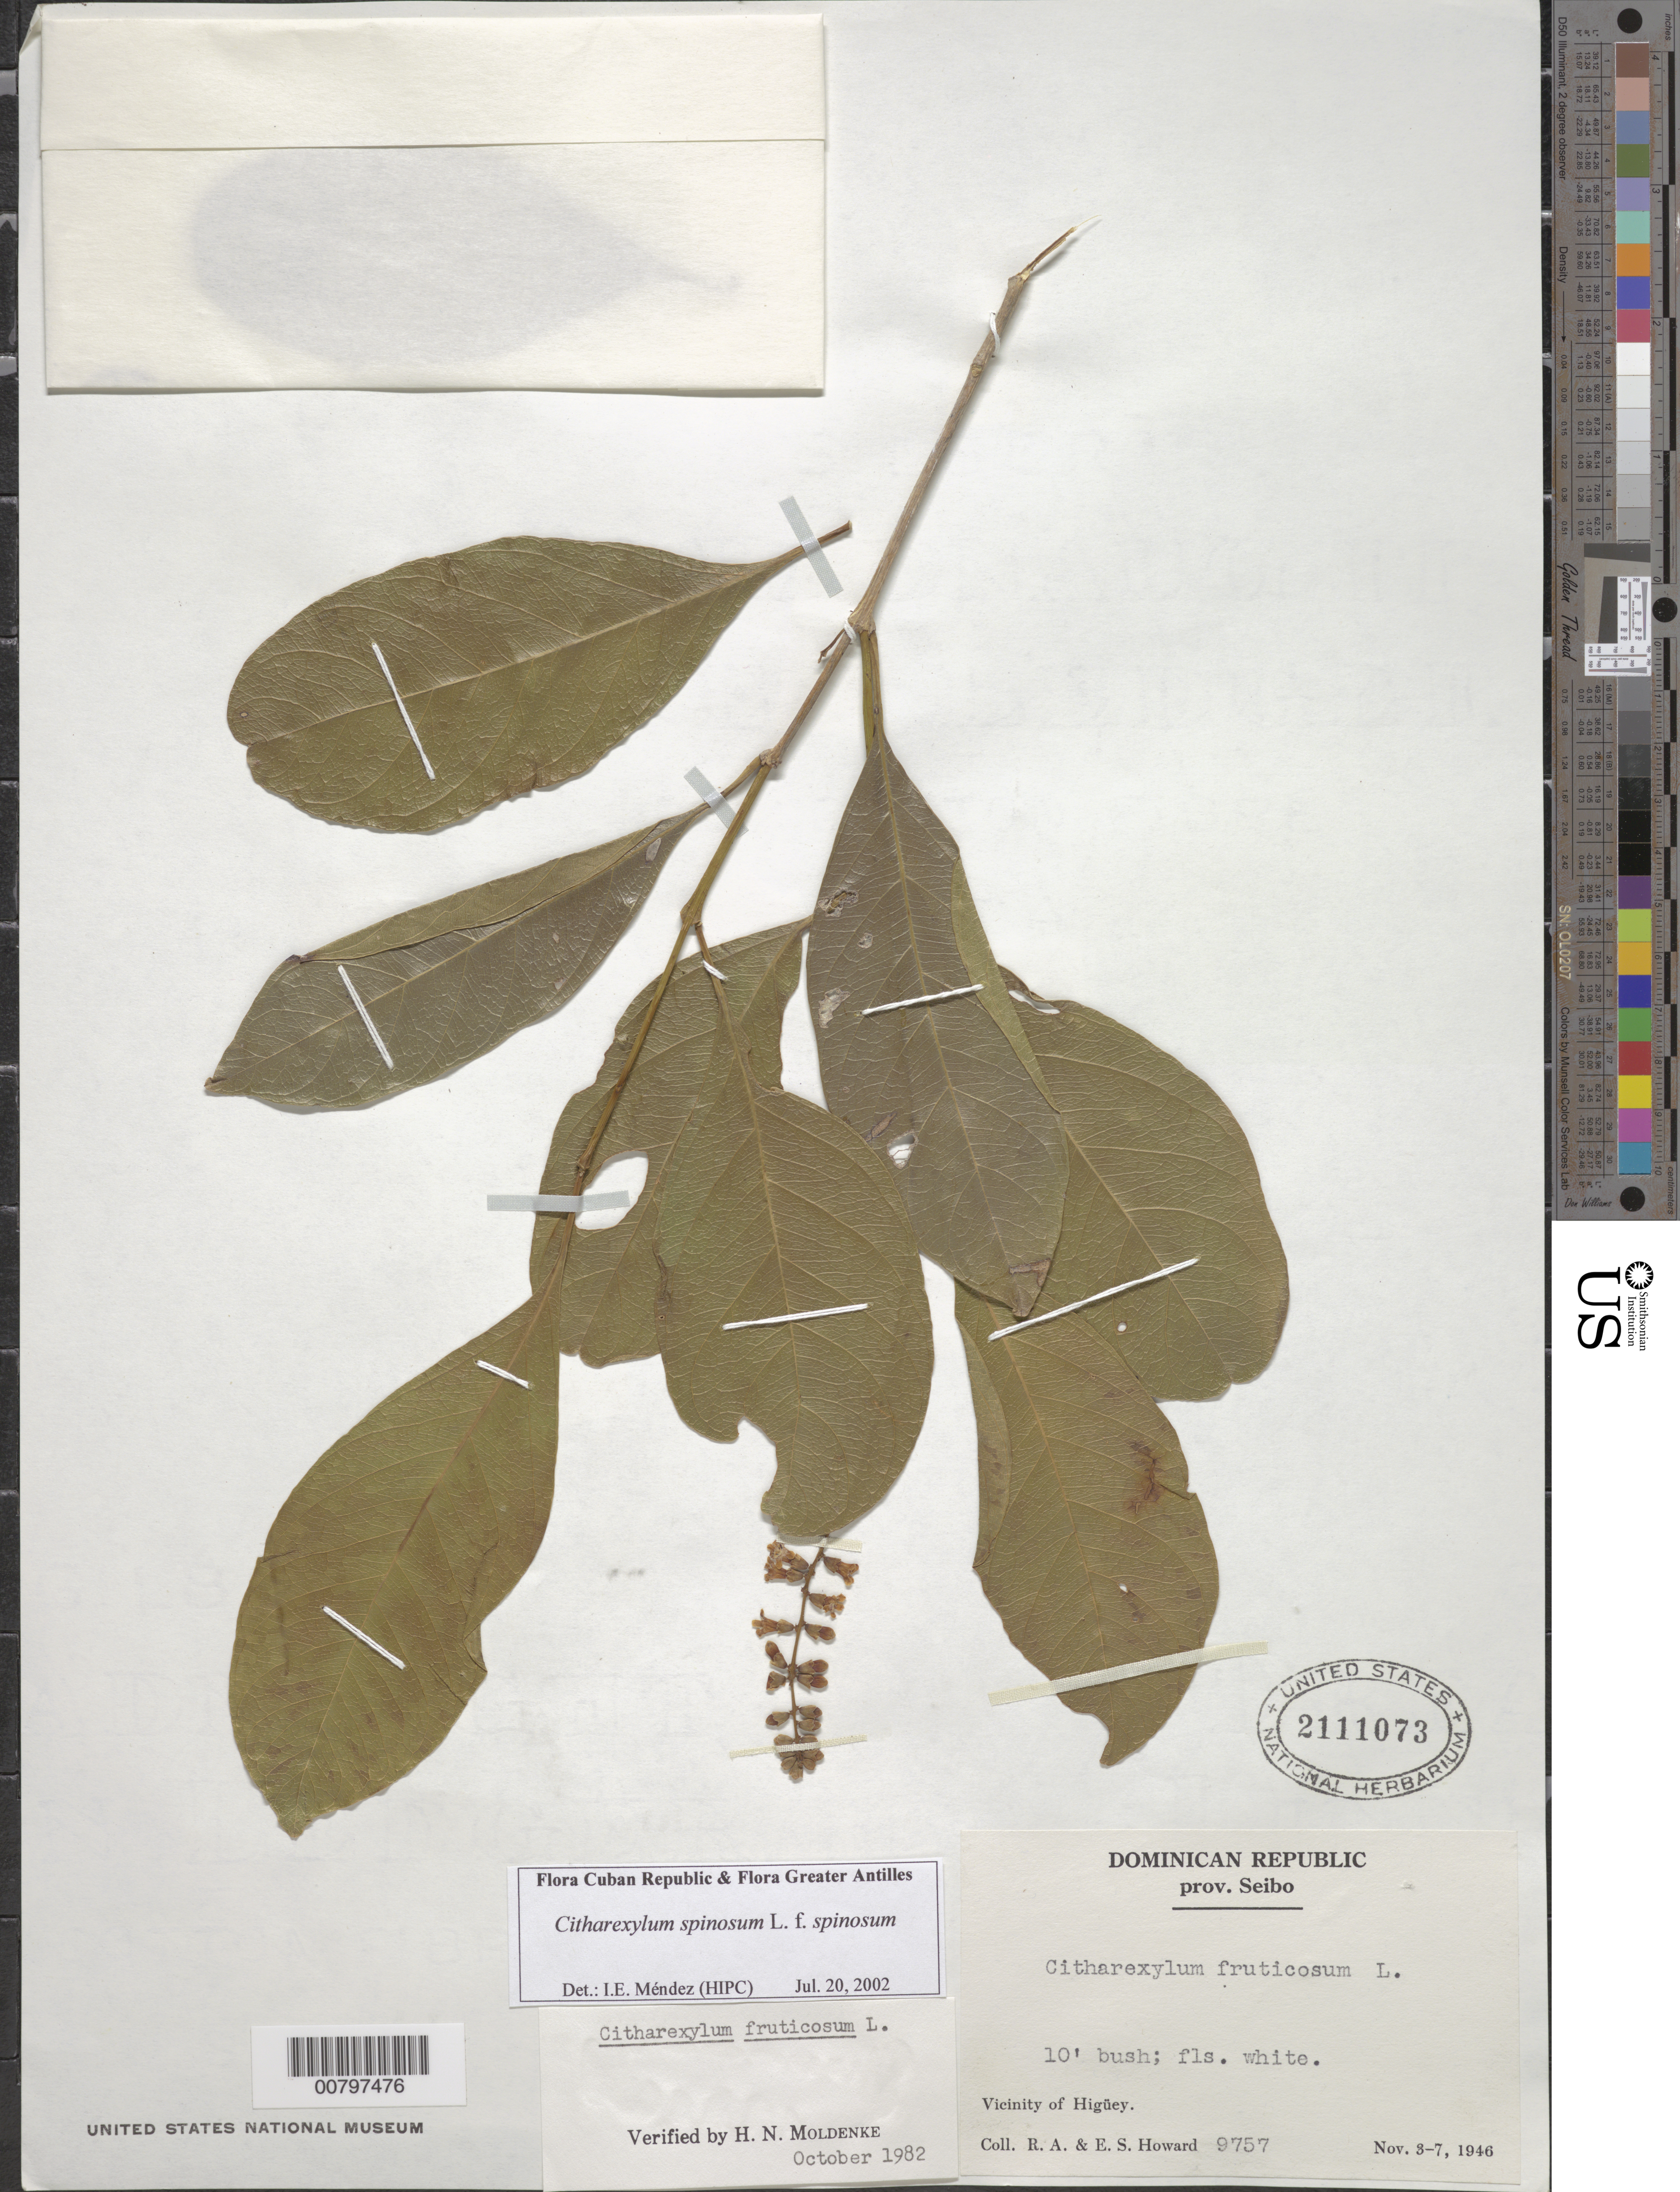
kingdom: Plantae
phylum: Tracheophyta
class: Magnoliopsida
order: Lamiales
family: Verbenaceae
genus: Citharexylum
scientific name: Citharexylum spinosum f. spinosum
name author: L.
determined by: Méndez, Isidro E., (HIPC)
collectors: R. A. Howard & E. S. Howard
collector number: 9757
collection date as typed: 03 Nov 1946 to 07 Nov 1946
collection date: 1946-11-03/1946-11-07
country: Dominican Republic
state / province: El Seibo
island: Hispaniola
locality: Vicinity of Higüey.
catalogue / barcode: US 2111073